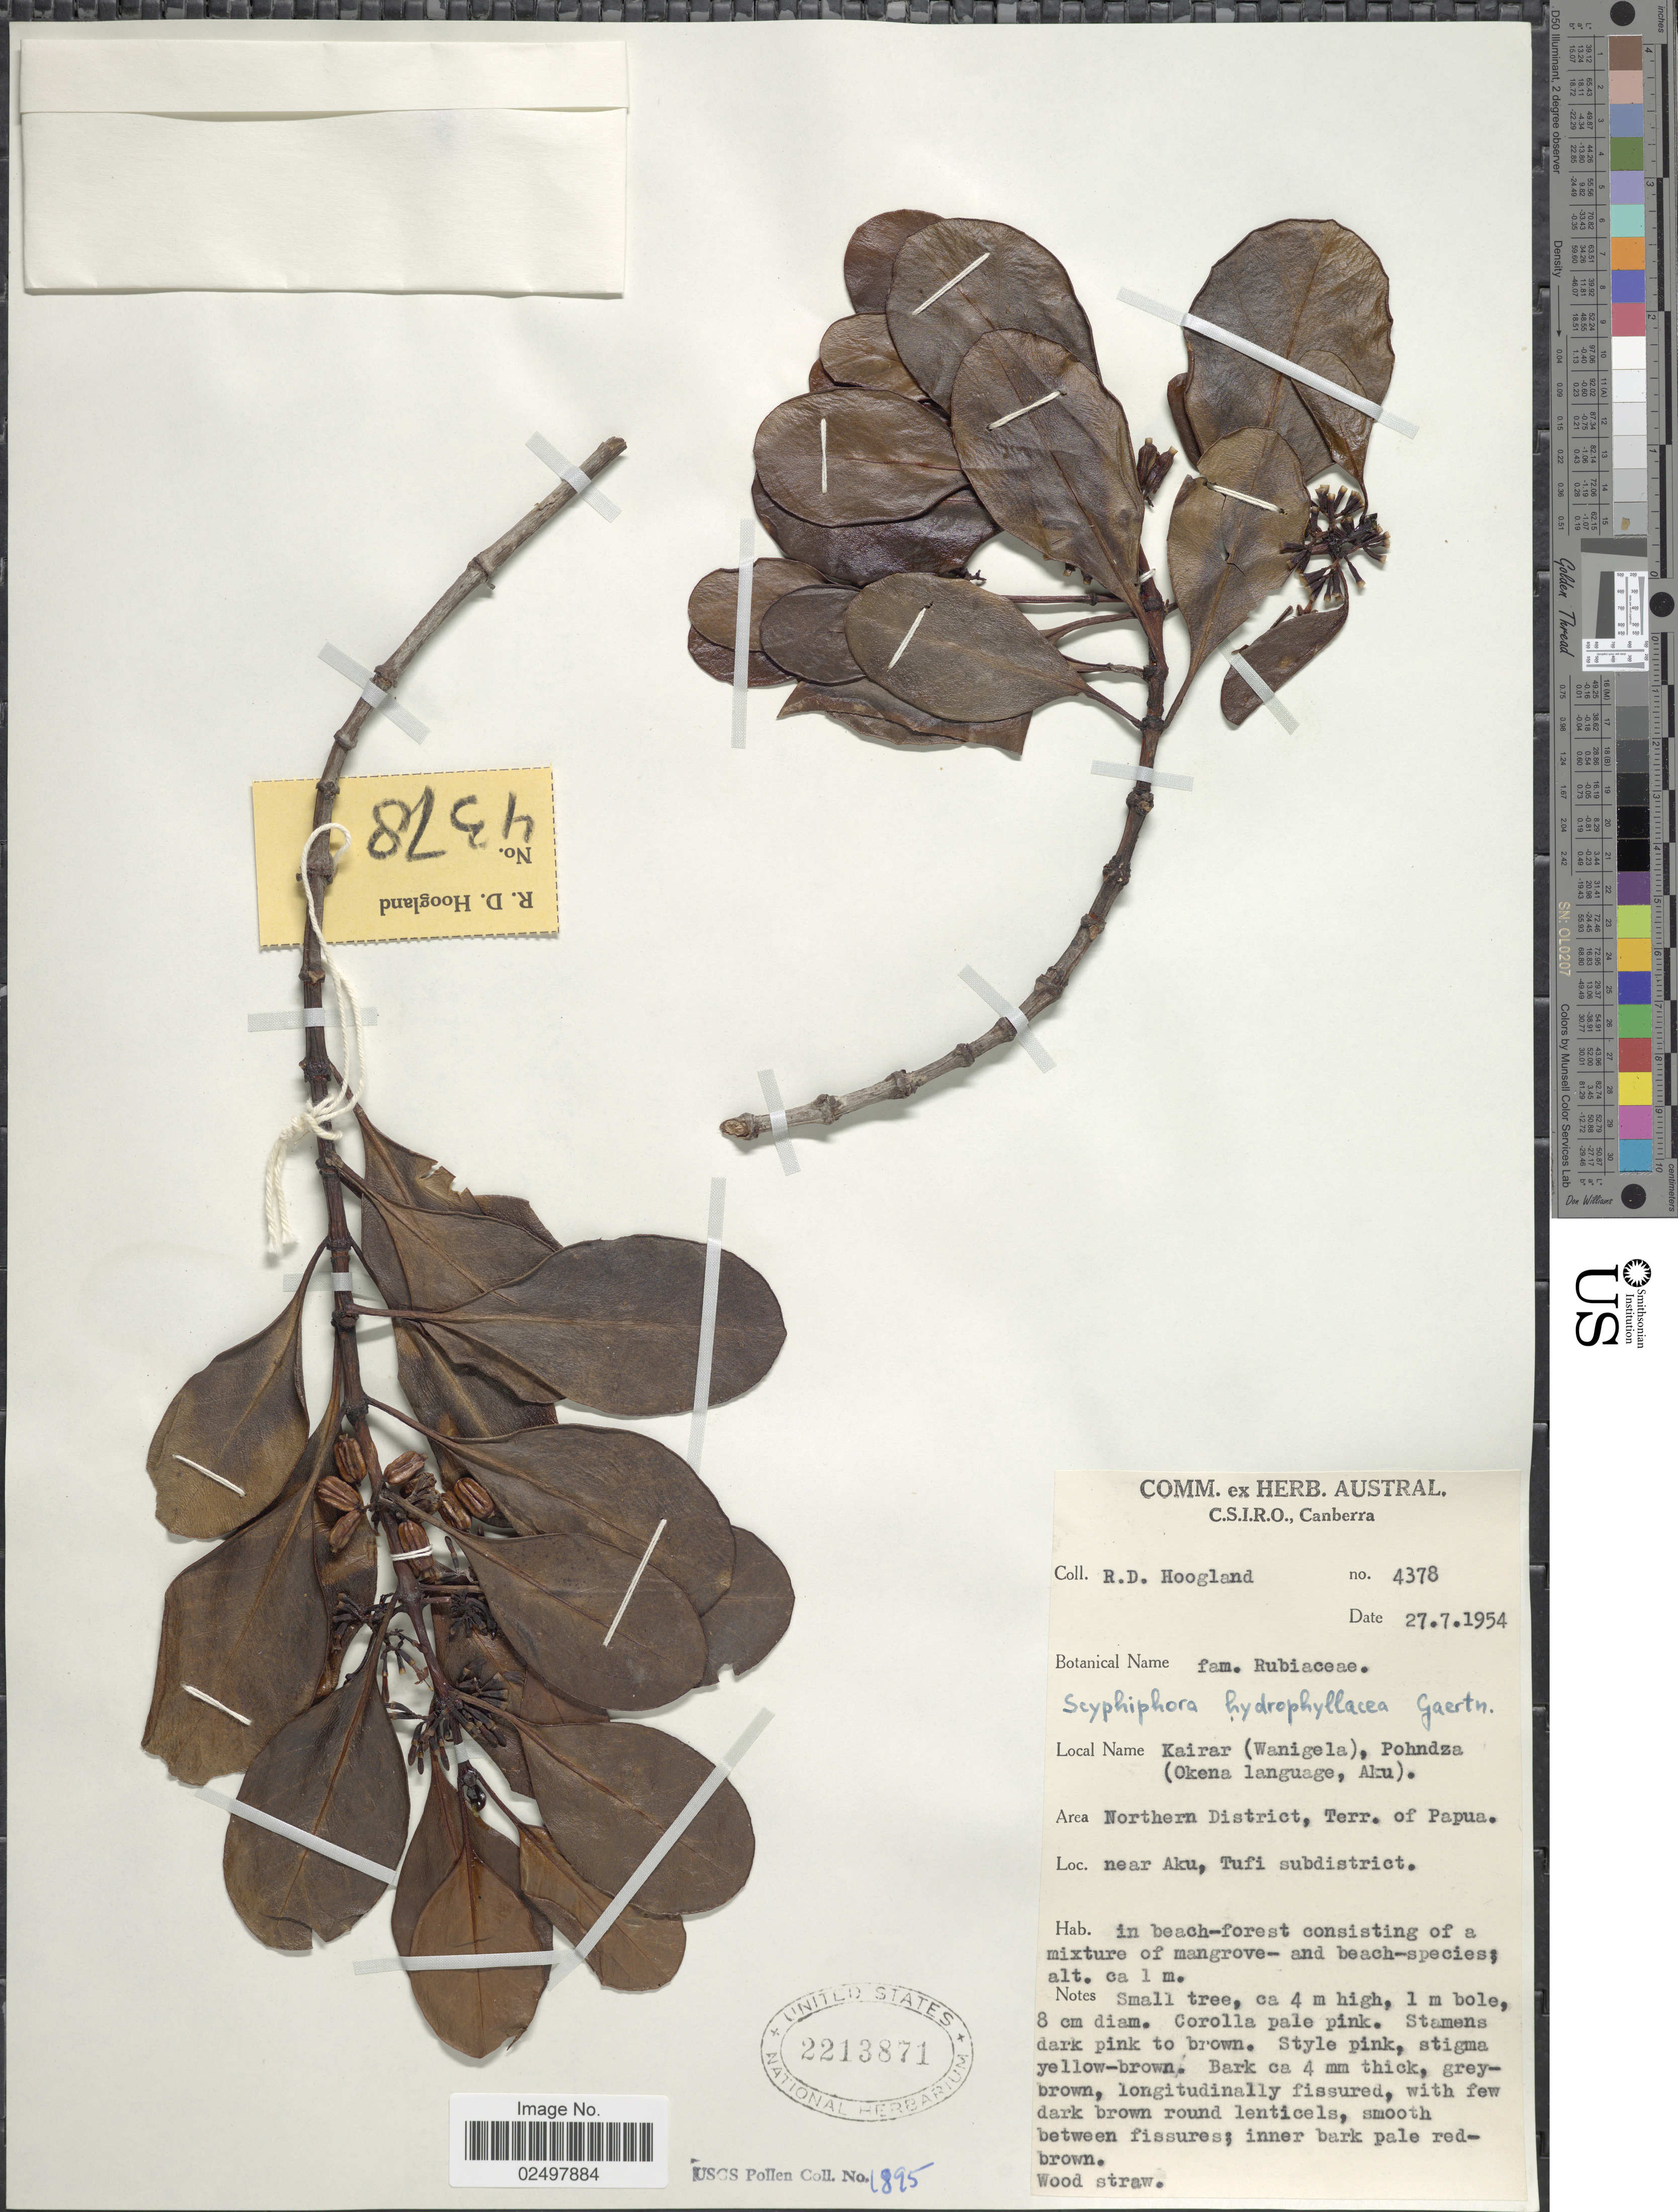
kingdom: Plantae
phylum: Tracheophyta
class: Magnoliopsida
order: Gentianales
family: Rubiaceae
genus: Scyphiphora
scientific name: Scyphiphora hydrophyllacea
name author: Gaertn.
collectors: R. D. Hoogland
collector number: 4378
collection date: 1954-07-27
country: Papua New Guinea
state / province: Northern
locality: Kairar (Wanigela), Pohndza (Okena language, Aku), Northern District, Terr. of Papua, near Aku, Tufi District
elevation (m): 1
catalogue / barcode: US 2213871